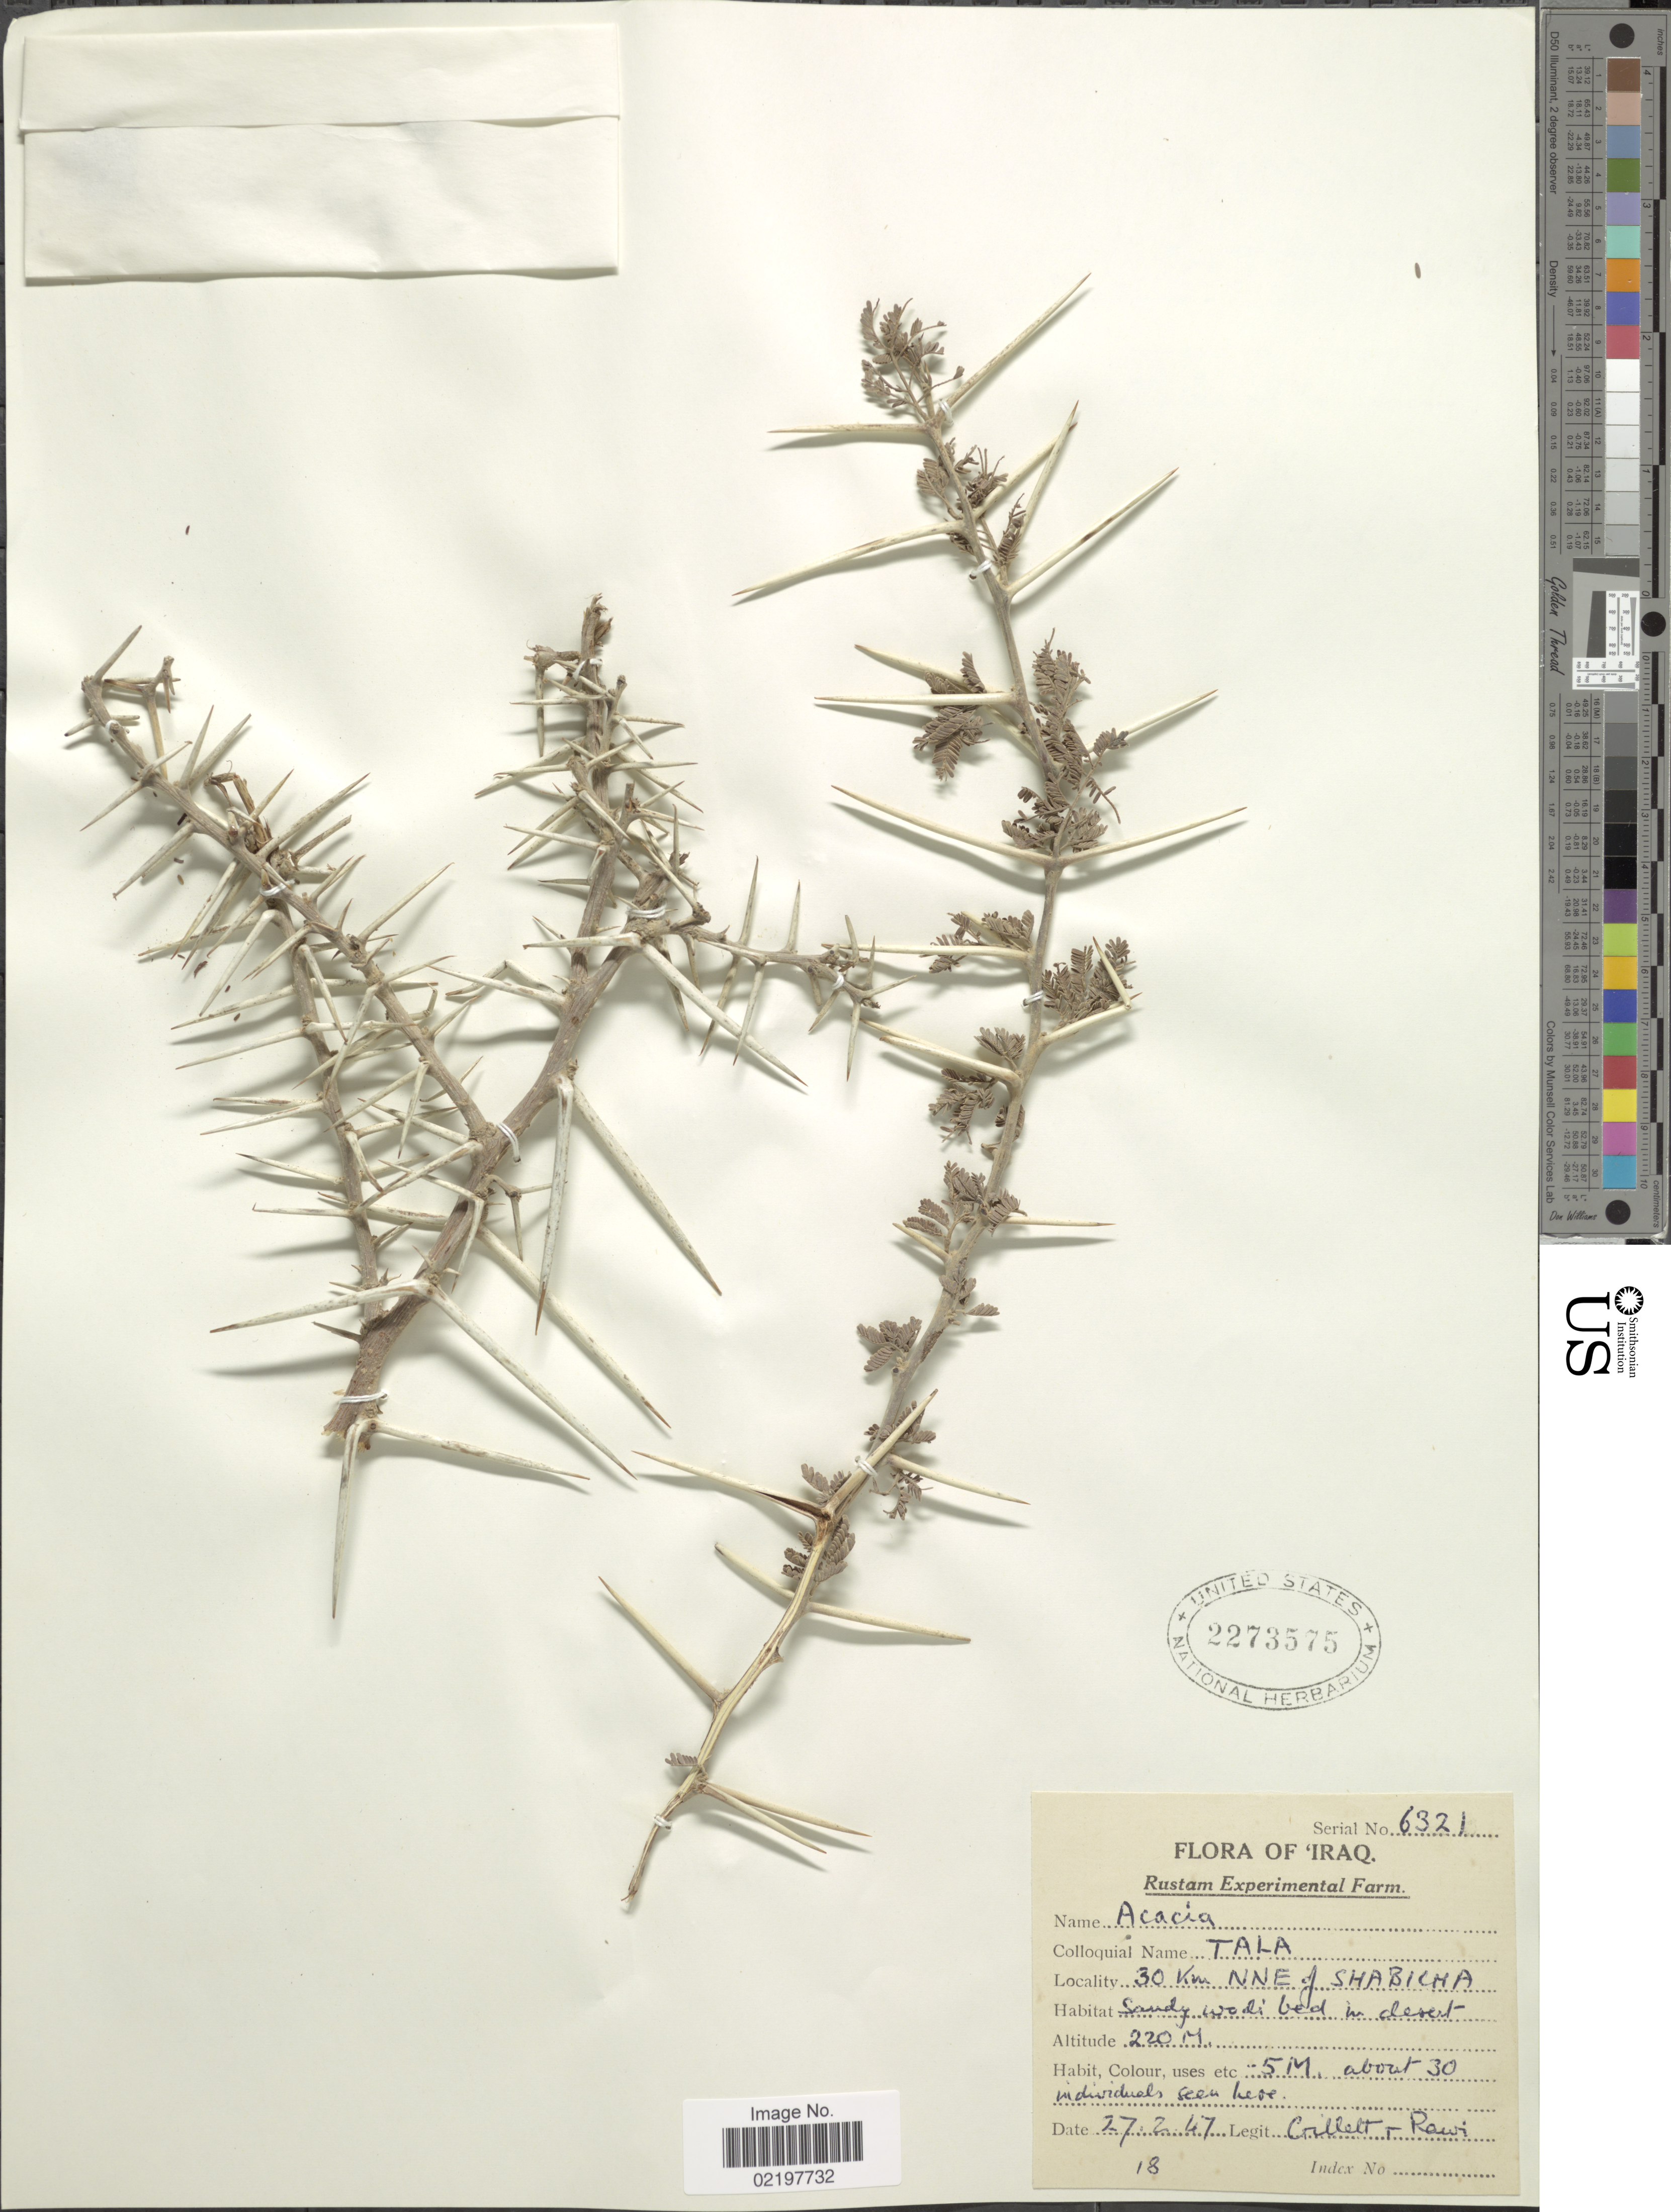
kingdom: Plantae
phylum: Tracheophyta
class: Magnoliopsida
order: Fabales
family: Fabaceae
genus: Vachellia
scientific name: Vachellia sp.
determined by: Strong, Mark T., (BOT), Smithsonian Institution - National Museum of Natural History (UNITED STATES)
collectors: Gillett, -- & -. Rawi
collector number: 6321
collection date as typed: Transcribed d/m/y: 27/2/47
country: Iraq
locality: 30 km NNE of Shabicha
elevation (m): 220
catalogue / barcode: US 2273575